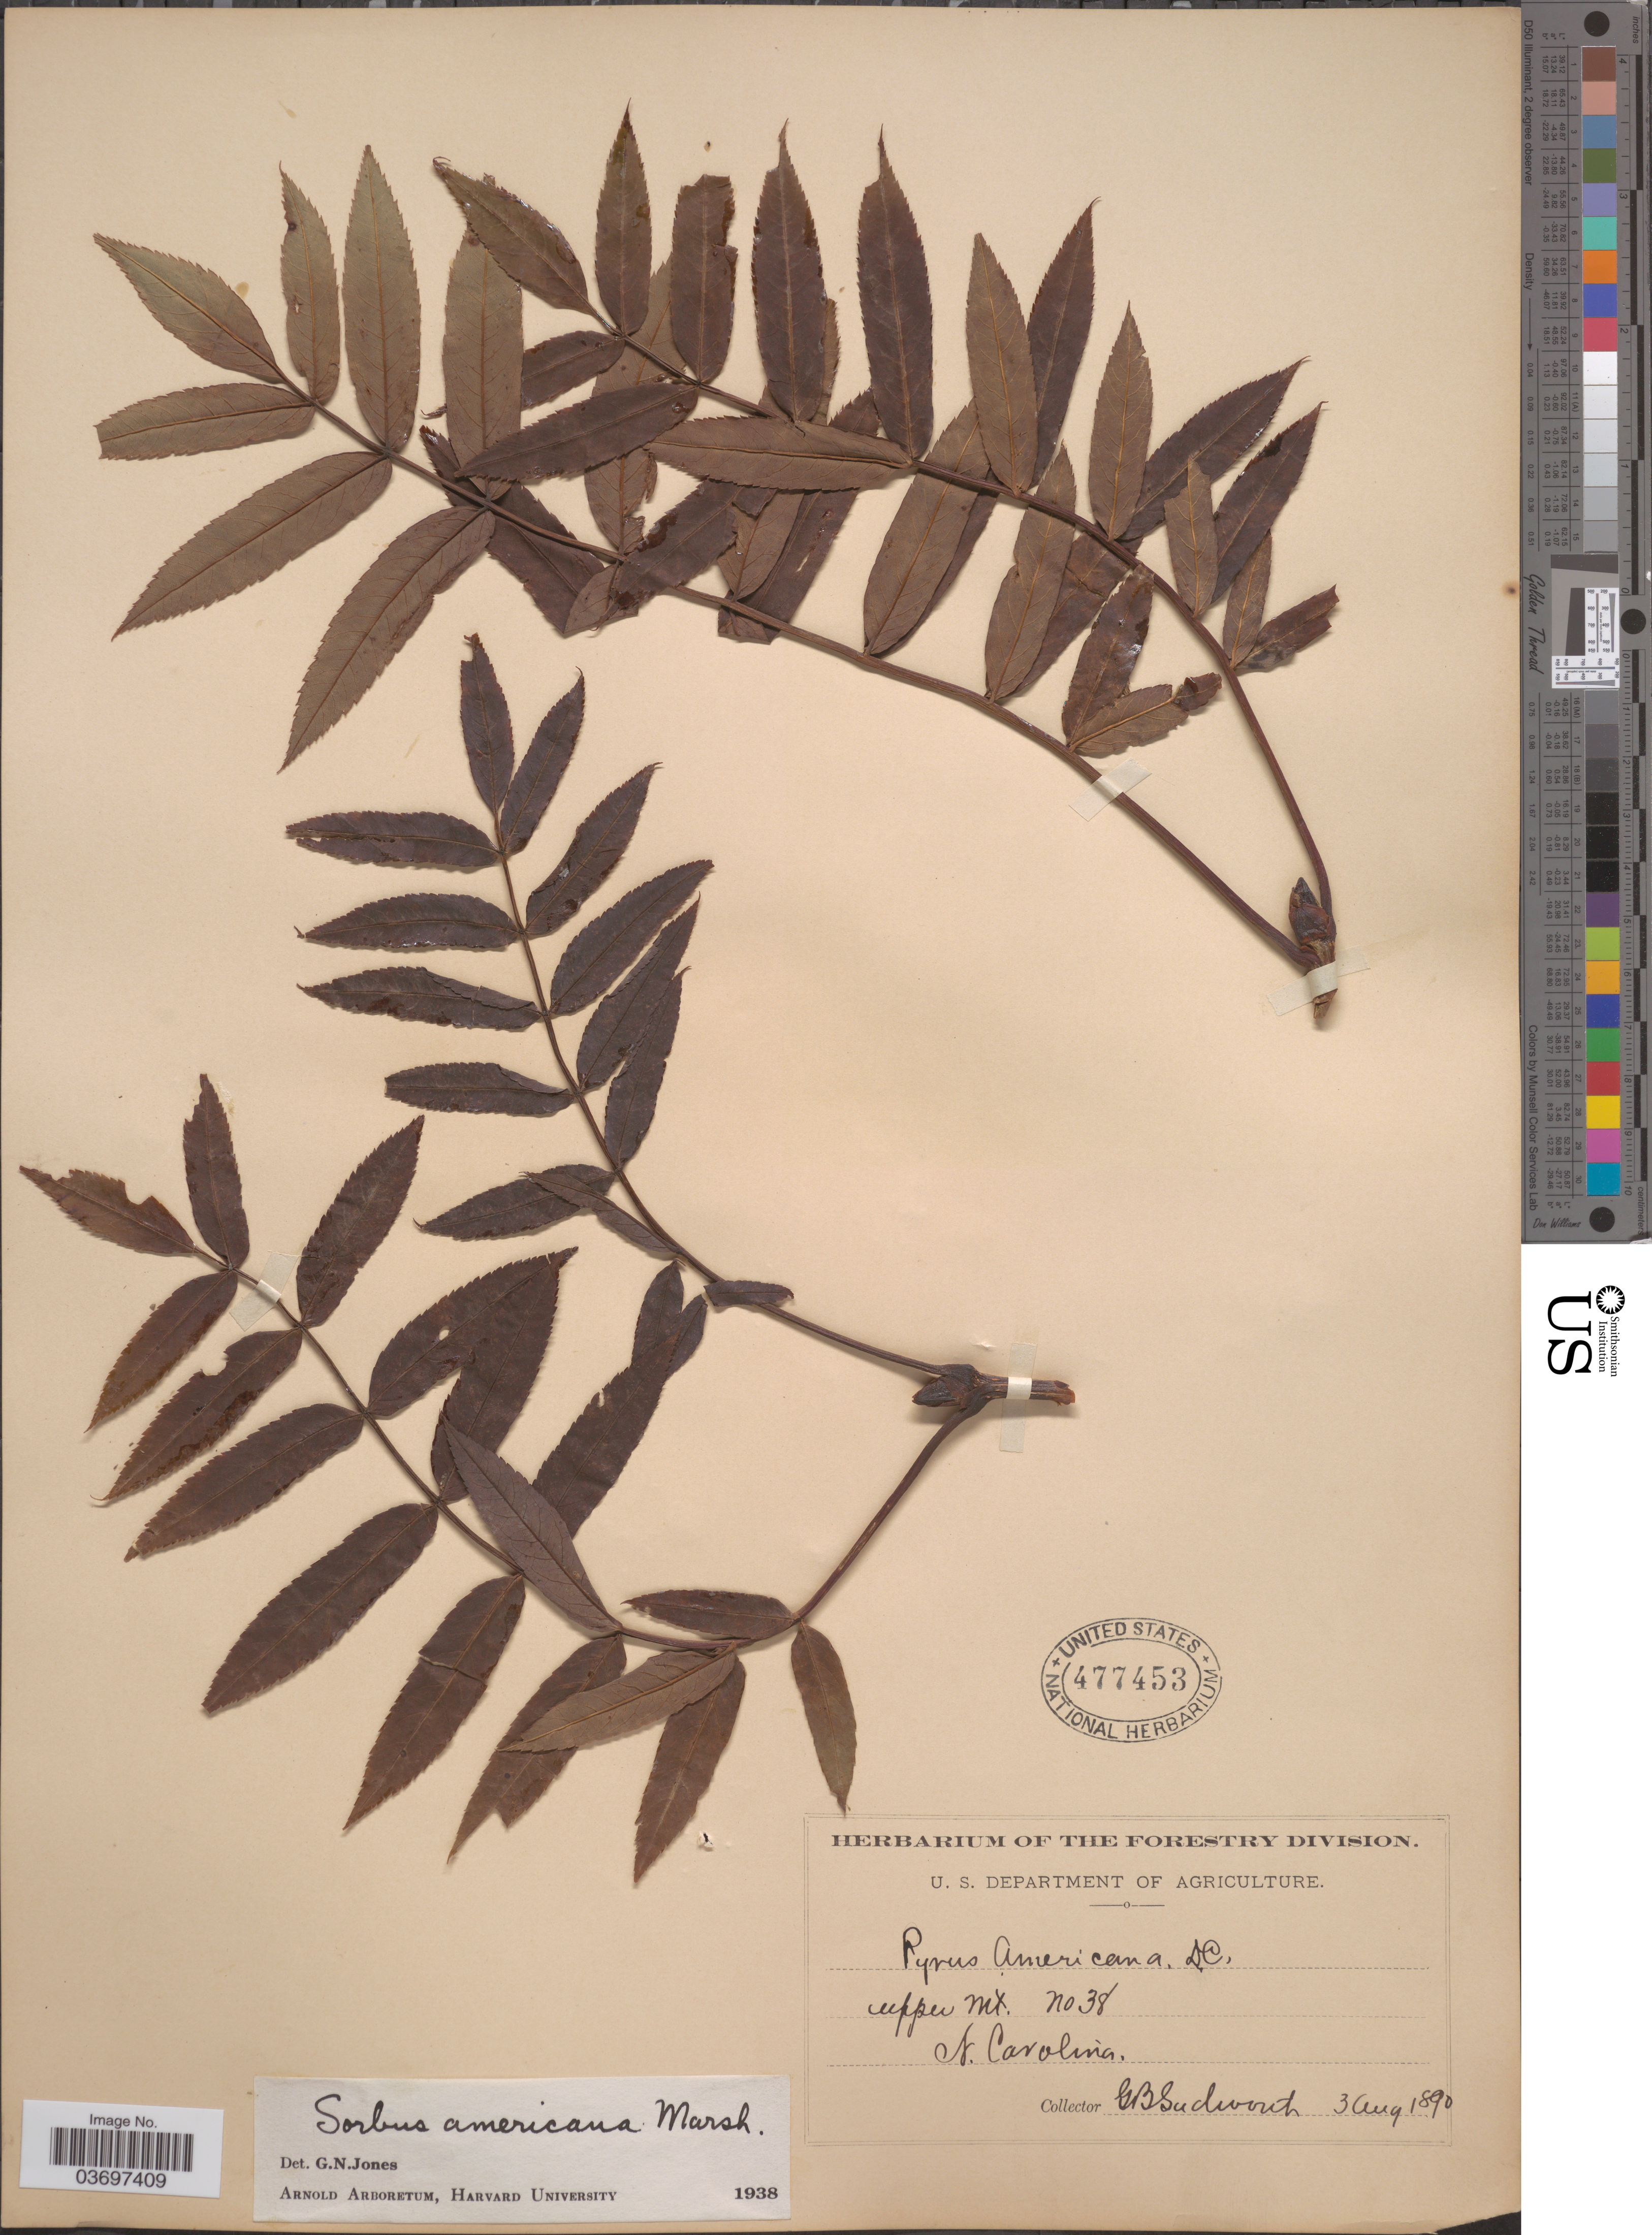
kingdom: Plantae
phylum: Tracheophyta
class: Magnoliopsida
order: Rosales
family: Rosaceae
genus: Sorbus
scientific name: Sorbus americana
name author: Marshall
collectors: G. B. Sudworth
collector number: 38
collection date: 1890-08-03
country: United States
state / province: North Carolina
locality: Upper Mt.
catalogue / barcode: US 477453